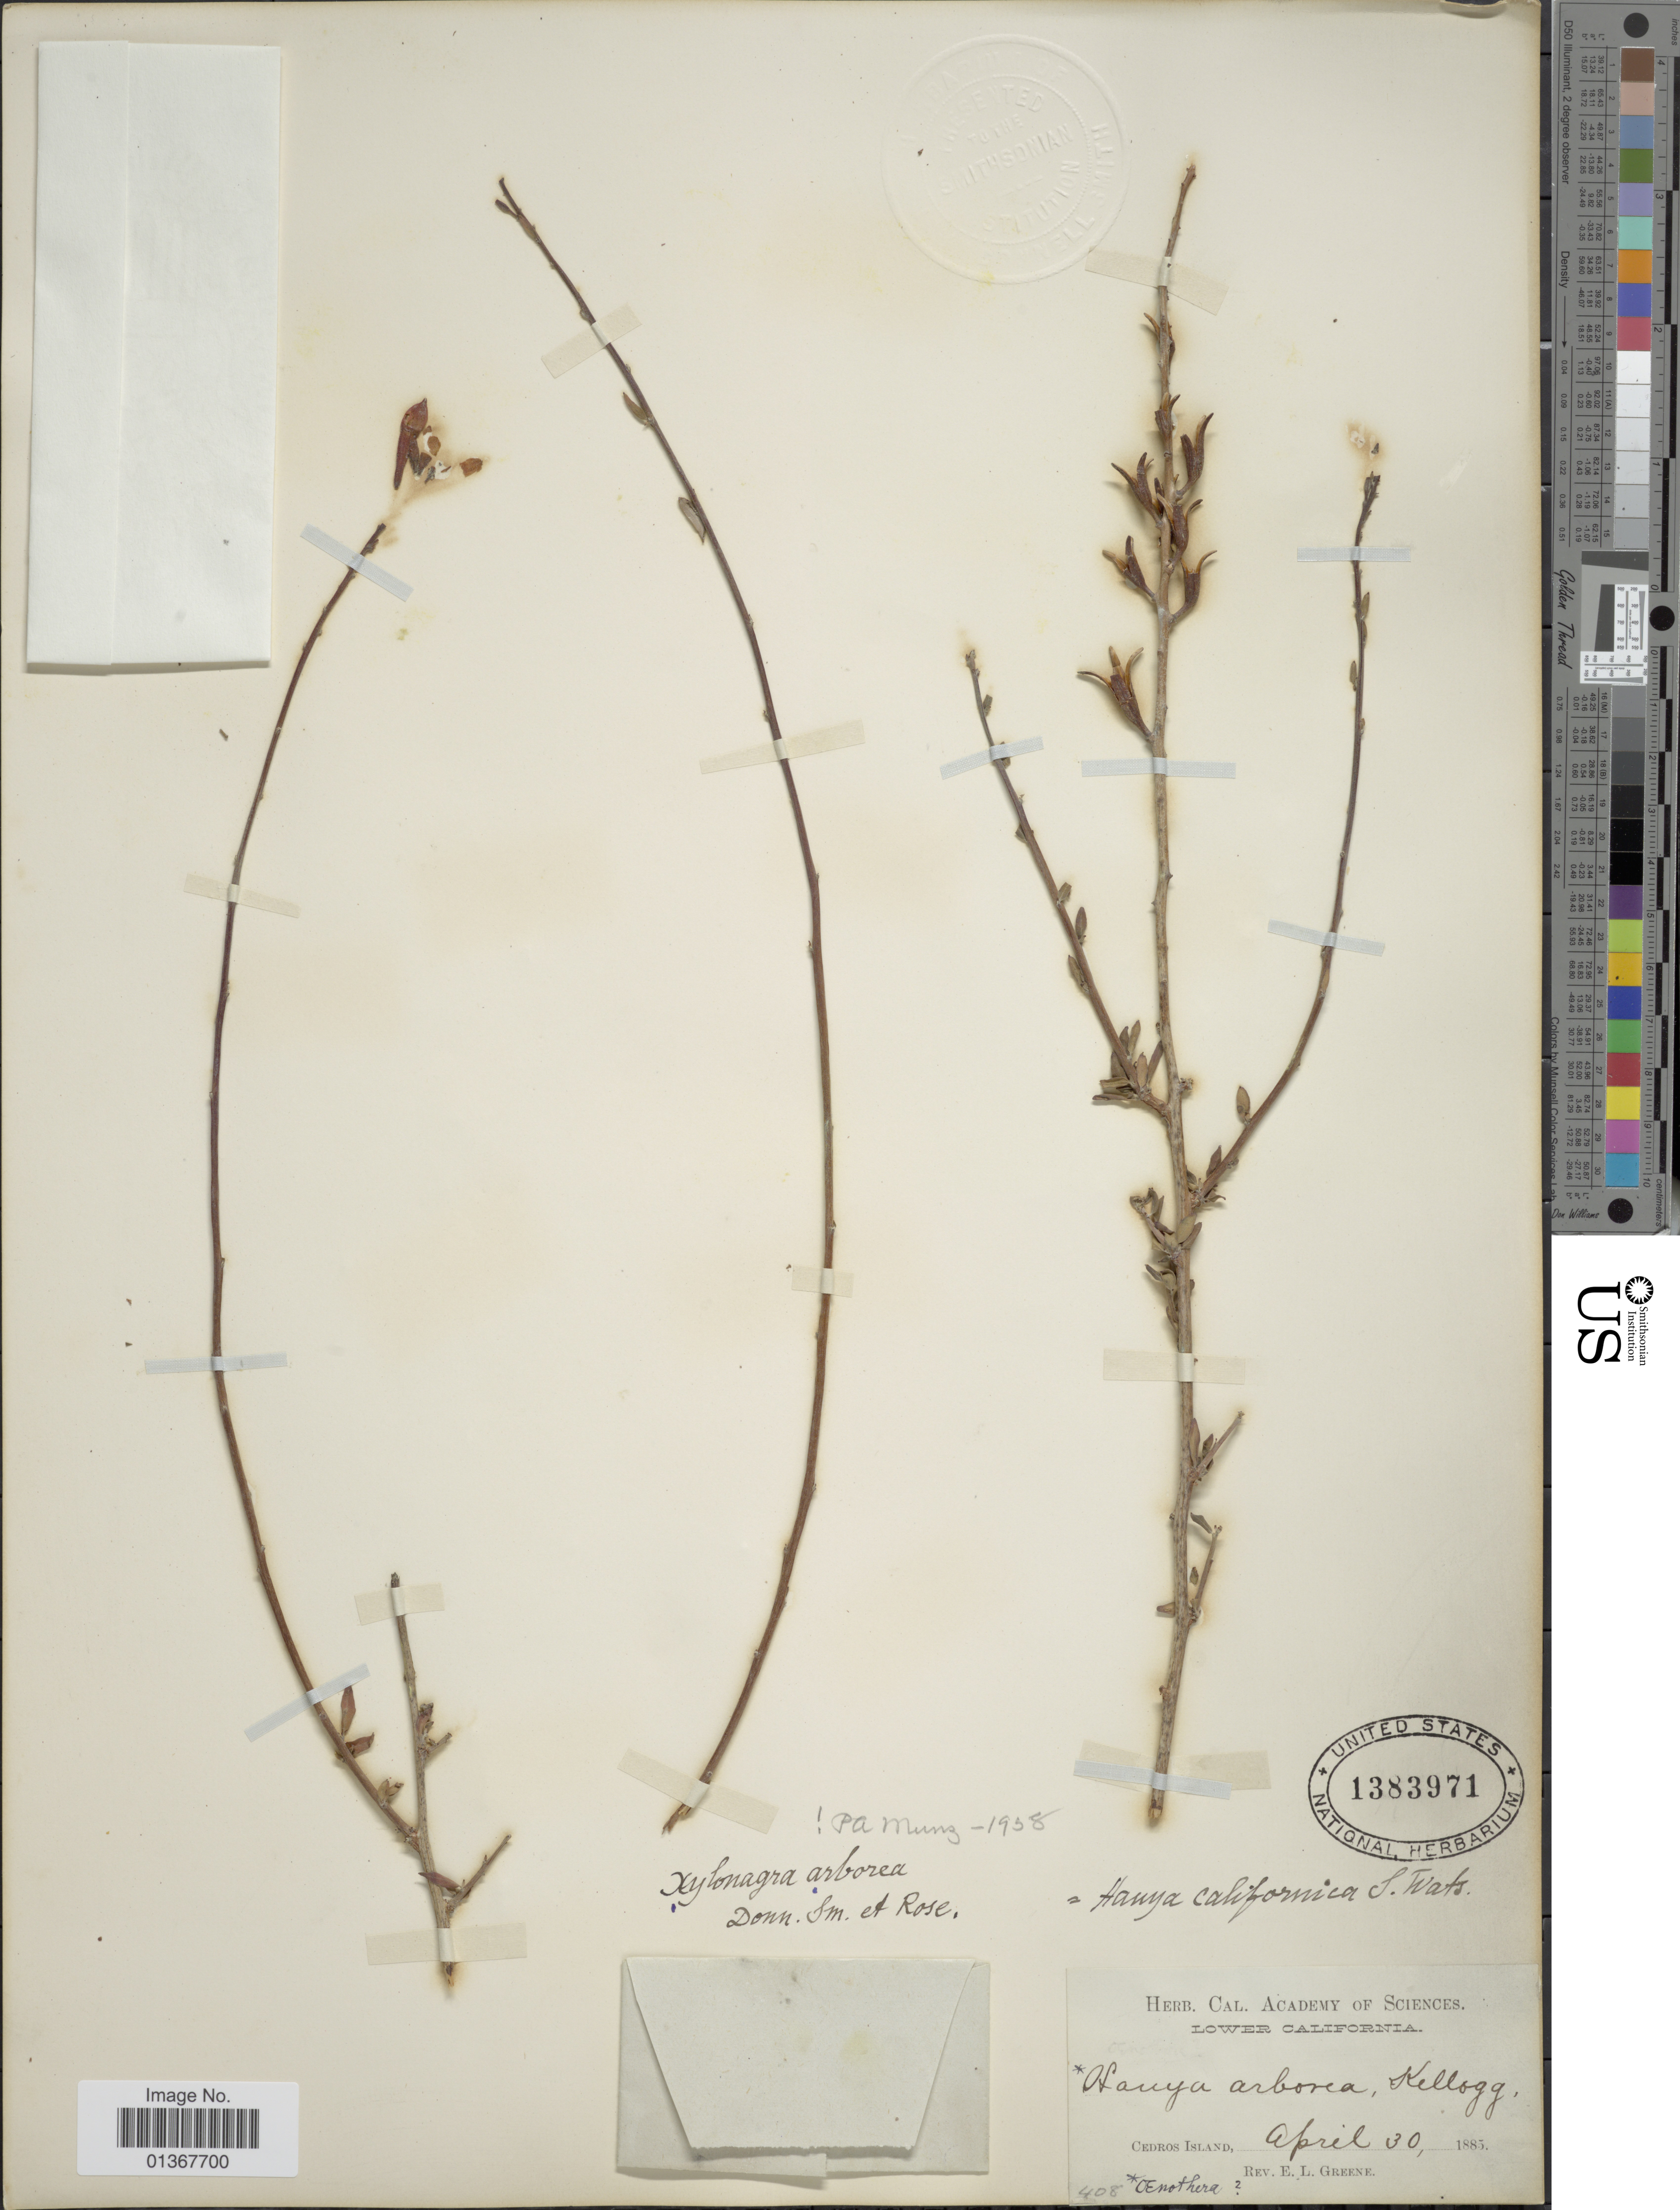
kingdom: Plantae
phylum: Tracheophyta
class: Magnoliopsida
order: Myrtales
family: Onagraceae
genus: Xylonagra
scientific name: Xylonagra arborea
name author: (Kellogg) Donn. Sm. & Rose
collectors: E. L. Greene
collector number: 408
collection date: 1885-04-30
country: Mexico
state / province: Baja California Norte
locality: Lower California. Cedros Island.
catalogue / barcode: US 1383971